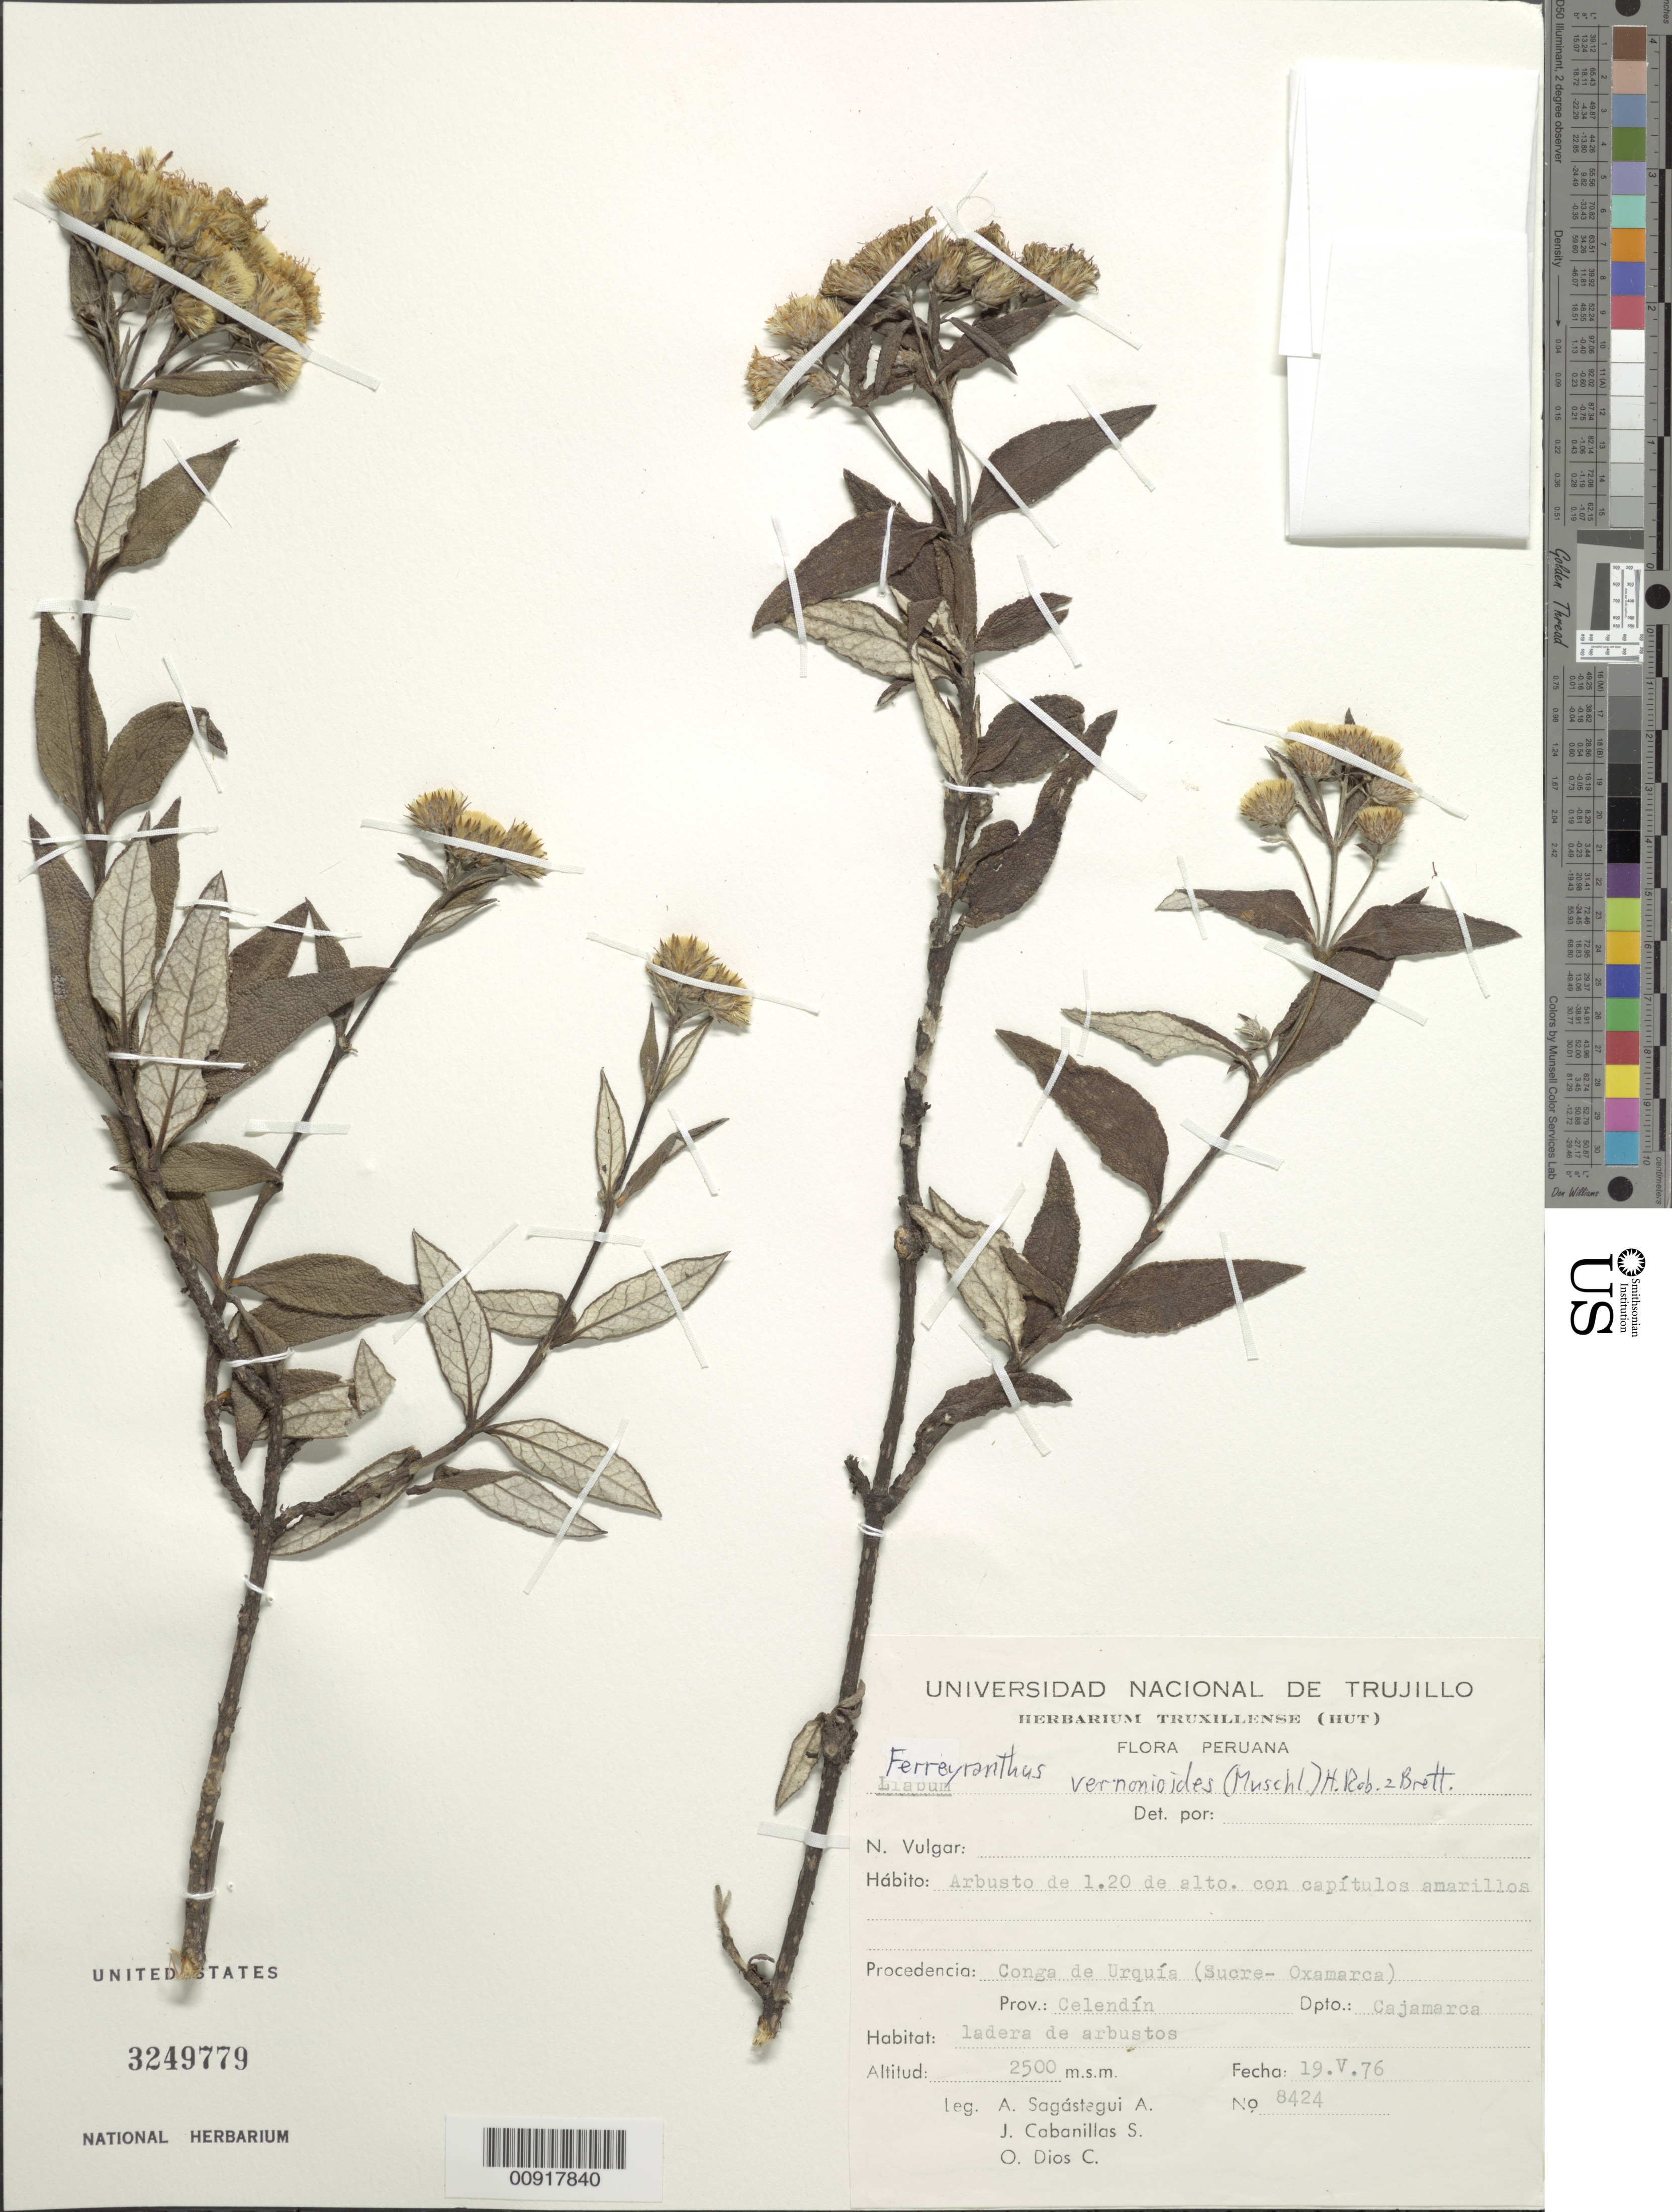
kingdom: Plantae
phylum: Tracheophyta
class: Magnoliopsida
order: Asterales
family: Asteraceae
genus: Ferreyranthus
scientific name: Ferreyranthus vernonioides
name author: (Muschl.) H. Rob. & Brettell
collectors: A. Sagástegui A., J. Cabanillas S. & O. Dios C.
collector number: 8424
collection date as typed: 19 May 1976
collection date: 1976-05-19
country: Peru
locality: Prov. Celendín, Dpto. Cajamarca, conga de Urquía (Sucre-Oxamarca)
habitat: Ladera de arbustos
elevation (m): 2500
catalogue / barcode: US 3249779